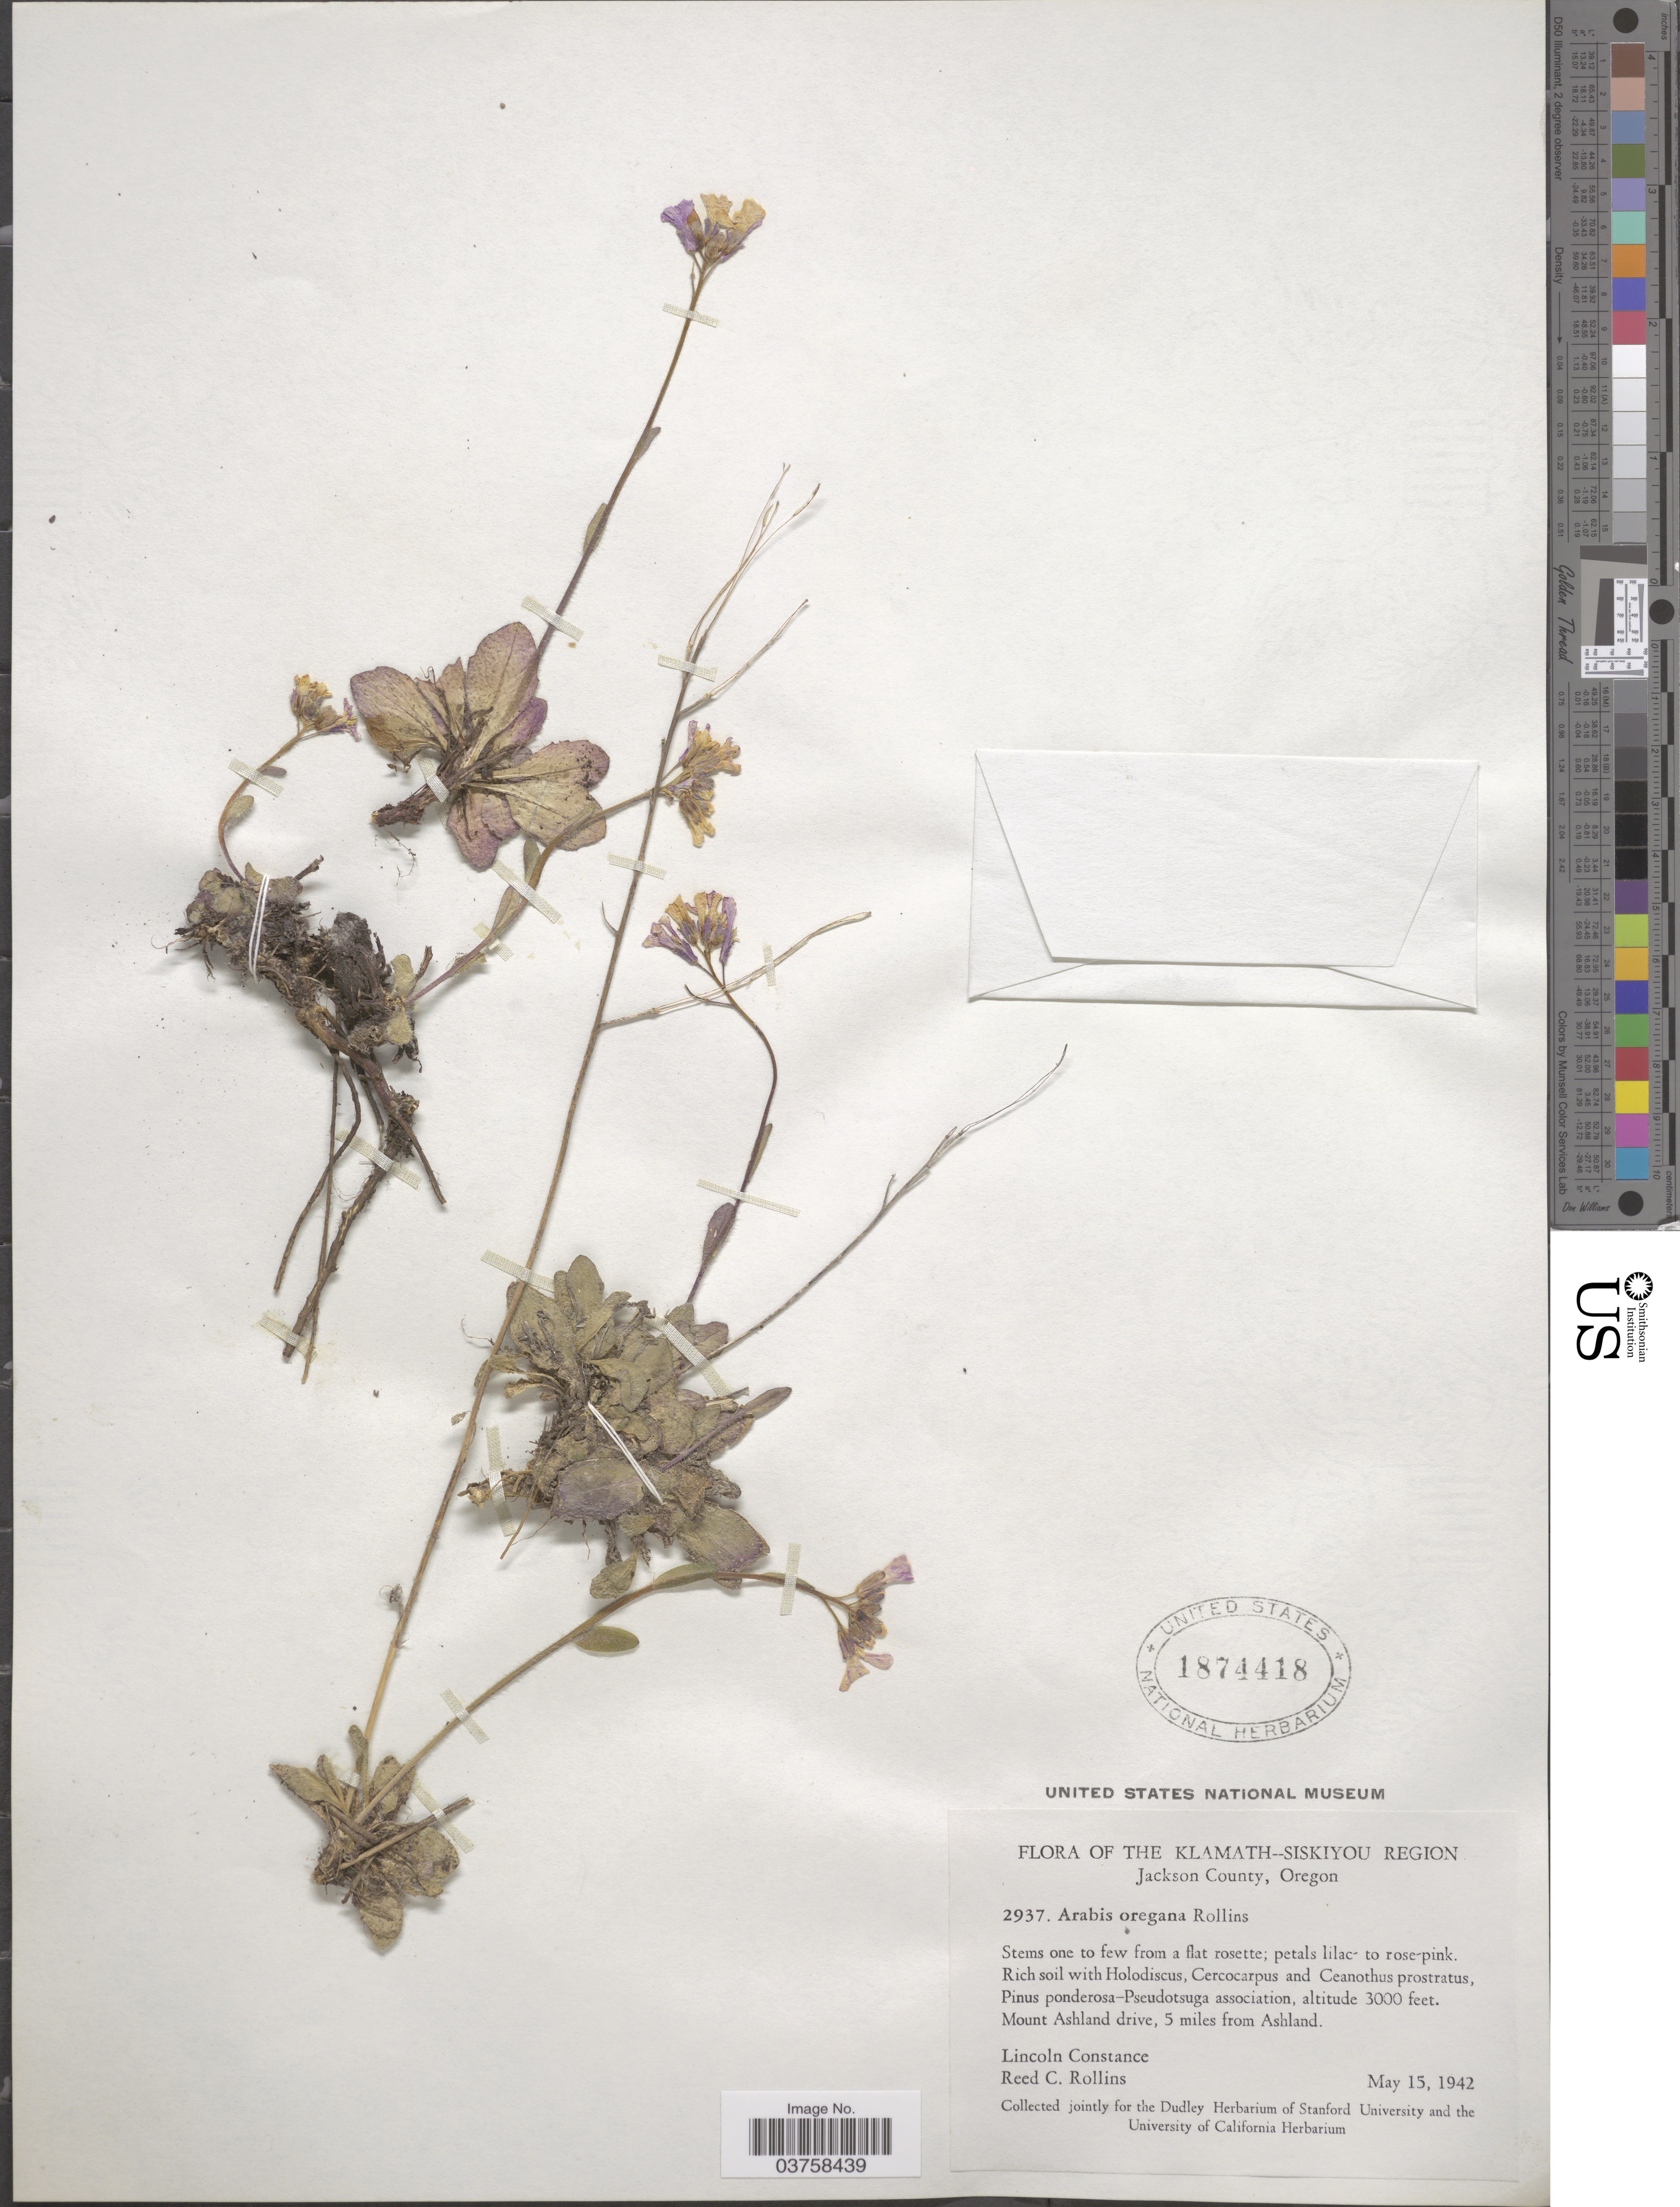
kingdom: Plantae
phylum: Tracheophyta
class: Magnoliopsida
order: Brassicales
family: Brassicaceae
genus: Arabis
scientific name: Arabis oregana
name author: Rollins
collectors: L. Constance & R. C. Rollins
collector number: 2937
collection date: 1942-05-15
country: United States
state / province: Oregon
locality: The Klamath-Siskiyou Region. Jackson County. Mount Ashland drive, 5 miles from Ashland.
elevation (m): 914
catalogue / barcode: US 1874418